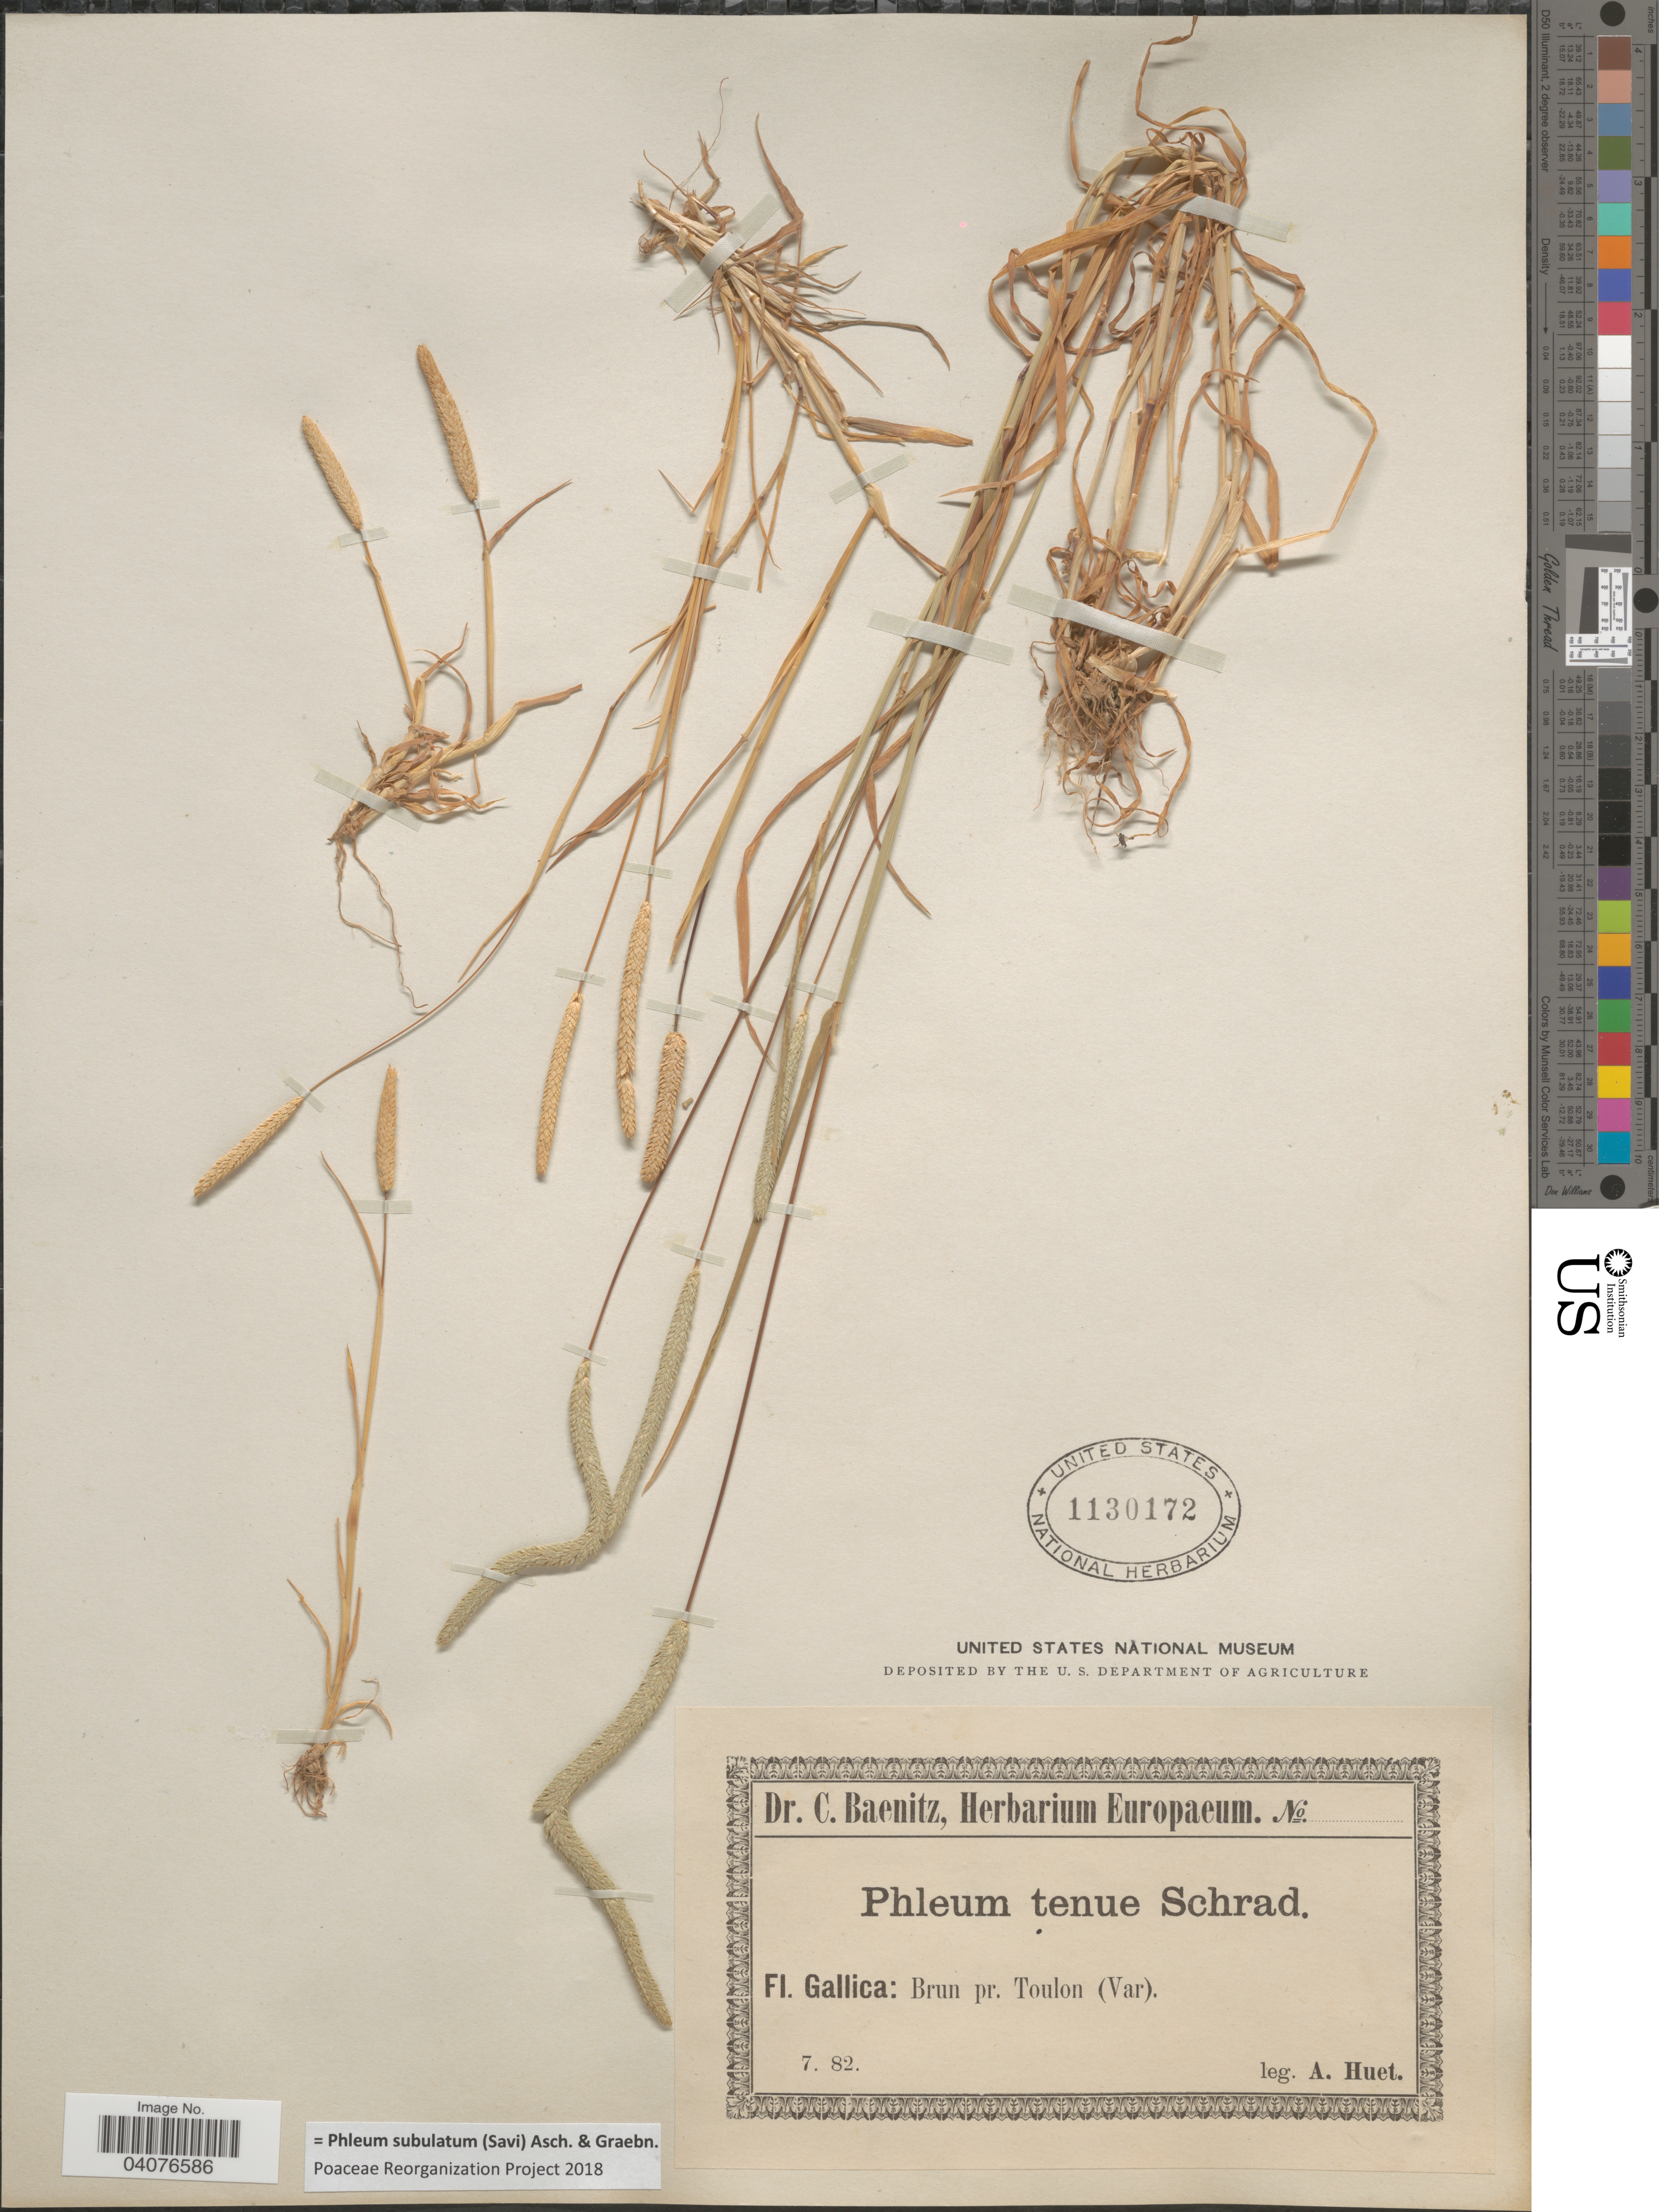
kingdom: Plantae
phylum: Tracheophyta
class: Liliopsida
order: Poales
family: Poaceae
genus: Phleum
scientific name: Phleum subulatum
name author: (Savi) Asch. & Graeb.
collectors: A. Huet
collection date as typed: Transcribed d/m/y: /7/82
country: France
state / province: Provence-Alpes-Côte d'Azur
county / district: Var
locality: Gallica: Brun pr. Toulon (Var).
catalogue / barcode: US 1130172